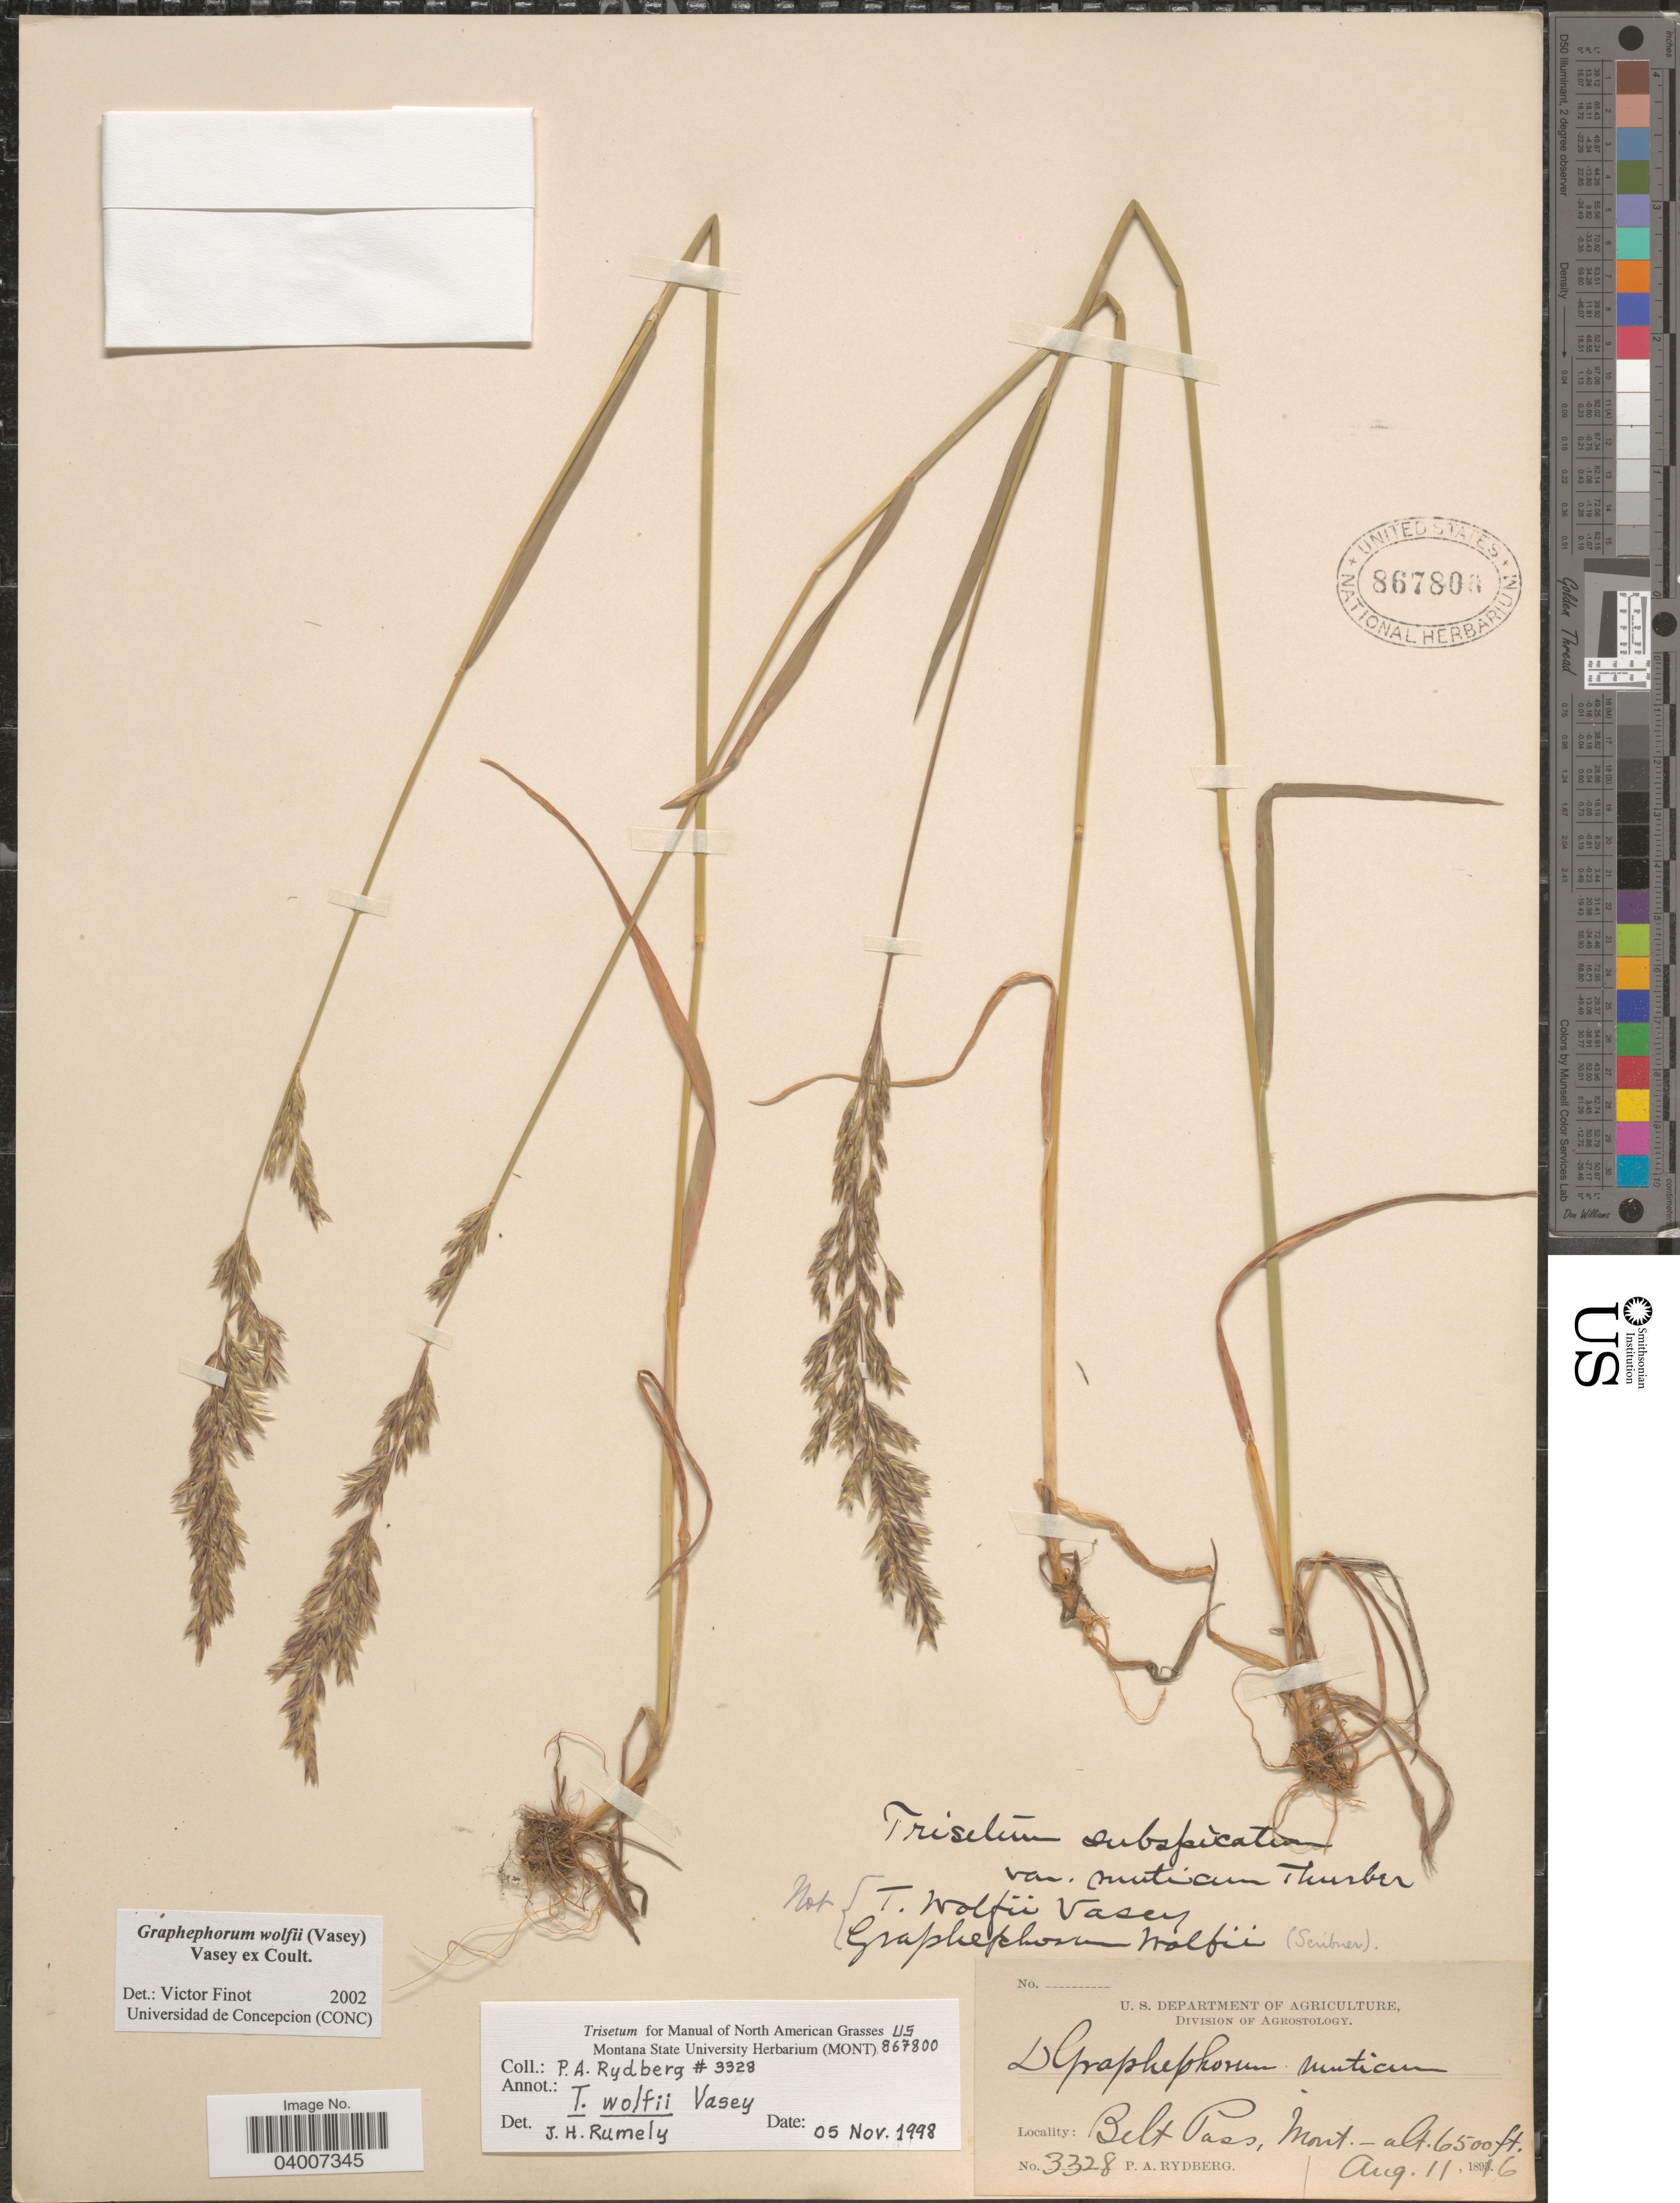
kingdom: Plantae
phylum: Tracheophyta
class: Liliopsida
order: Poales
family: Poaceae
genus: Graphephorum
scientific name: Graphephorum wolfii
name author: (E. Fourn.) Vasey ex Coult.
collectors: P. A. Rydberg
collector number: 3328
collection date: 1896-08-11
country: United States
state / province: Montana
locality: Belt Pass.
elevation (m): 1981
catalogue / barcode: US 867800